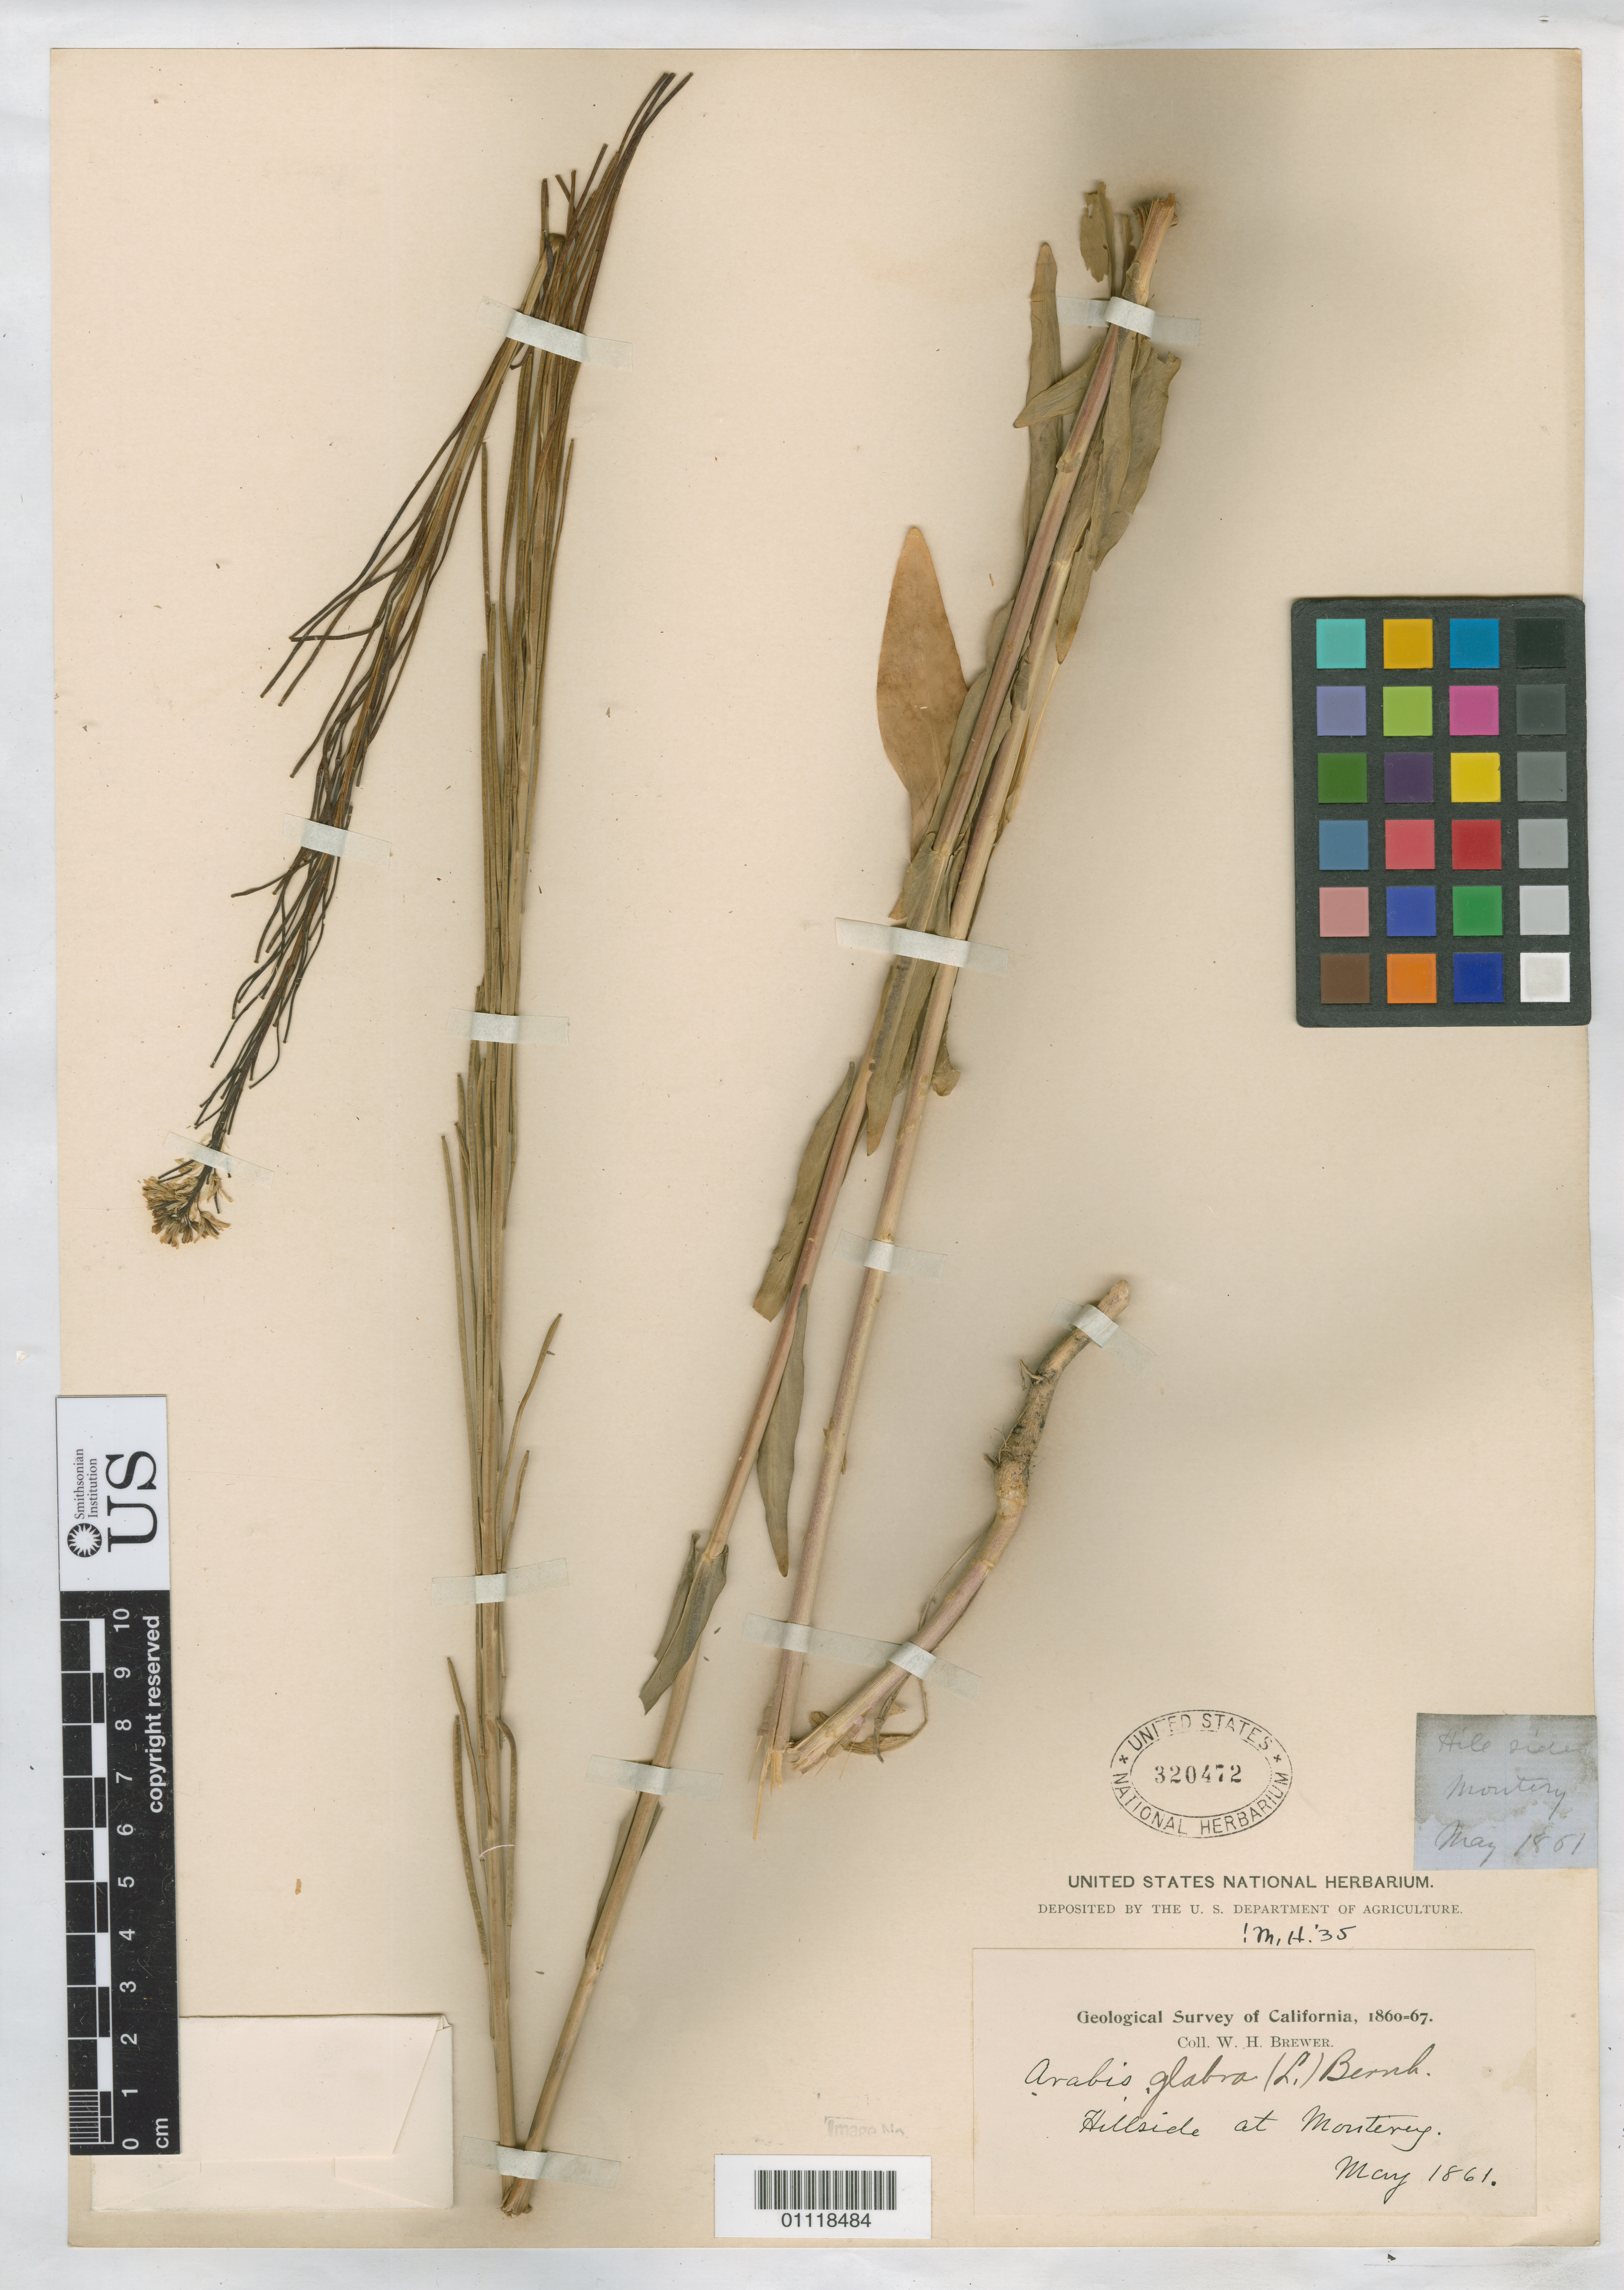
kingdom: Plantae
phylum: Tracheophyta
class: Magnoliopsida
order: Brassicales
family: Brassicaceae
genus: Turritis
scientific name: Turritis glabra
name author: L.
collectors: W. H. Brewer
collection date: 1861-05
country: United States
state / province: California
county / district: Monterey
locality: Hillside at Monterey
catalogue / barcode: US 320472